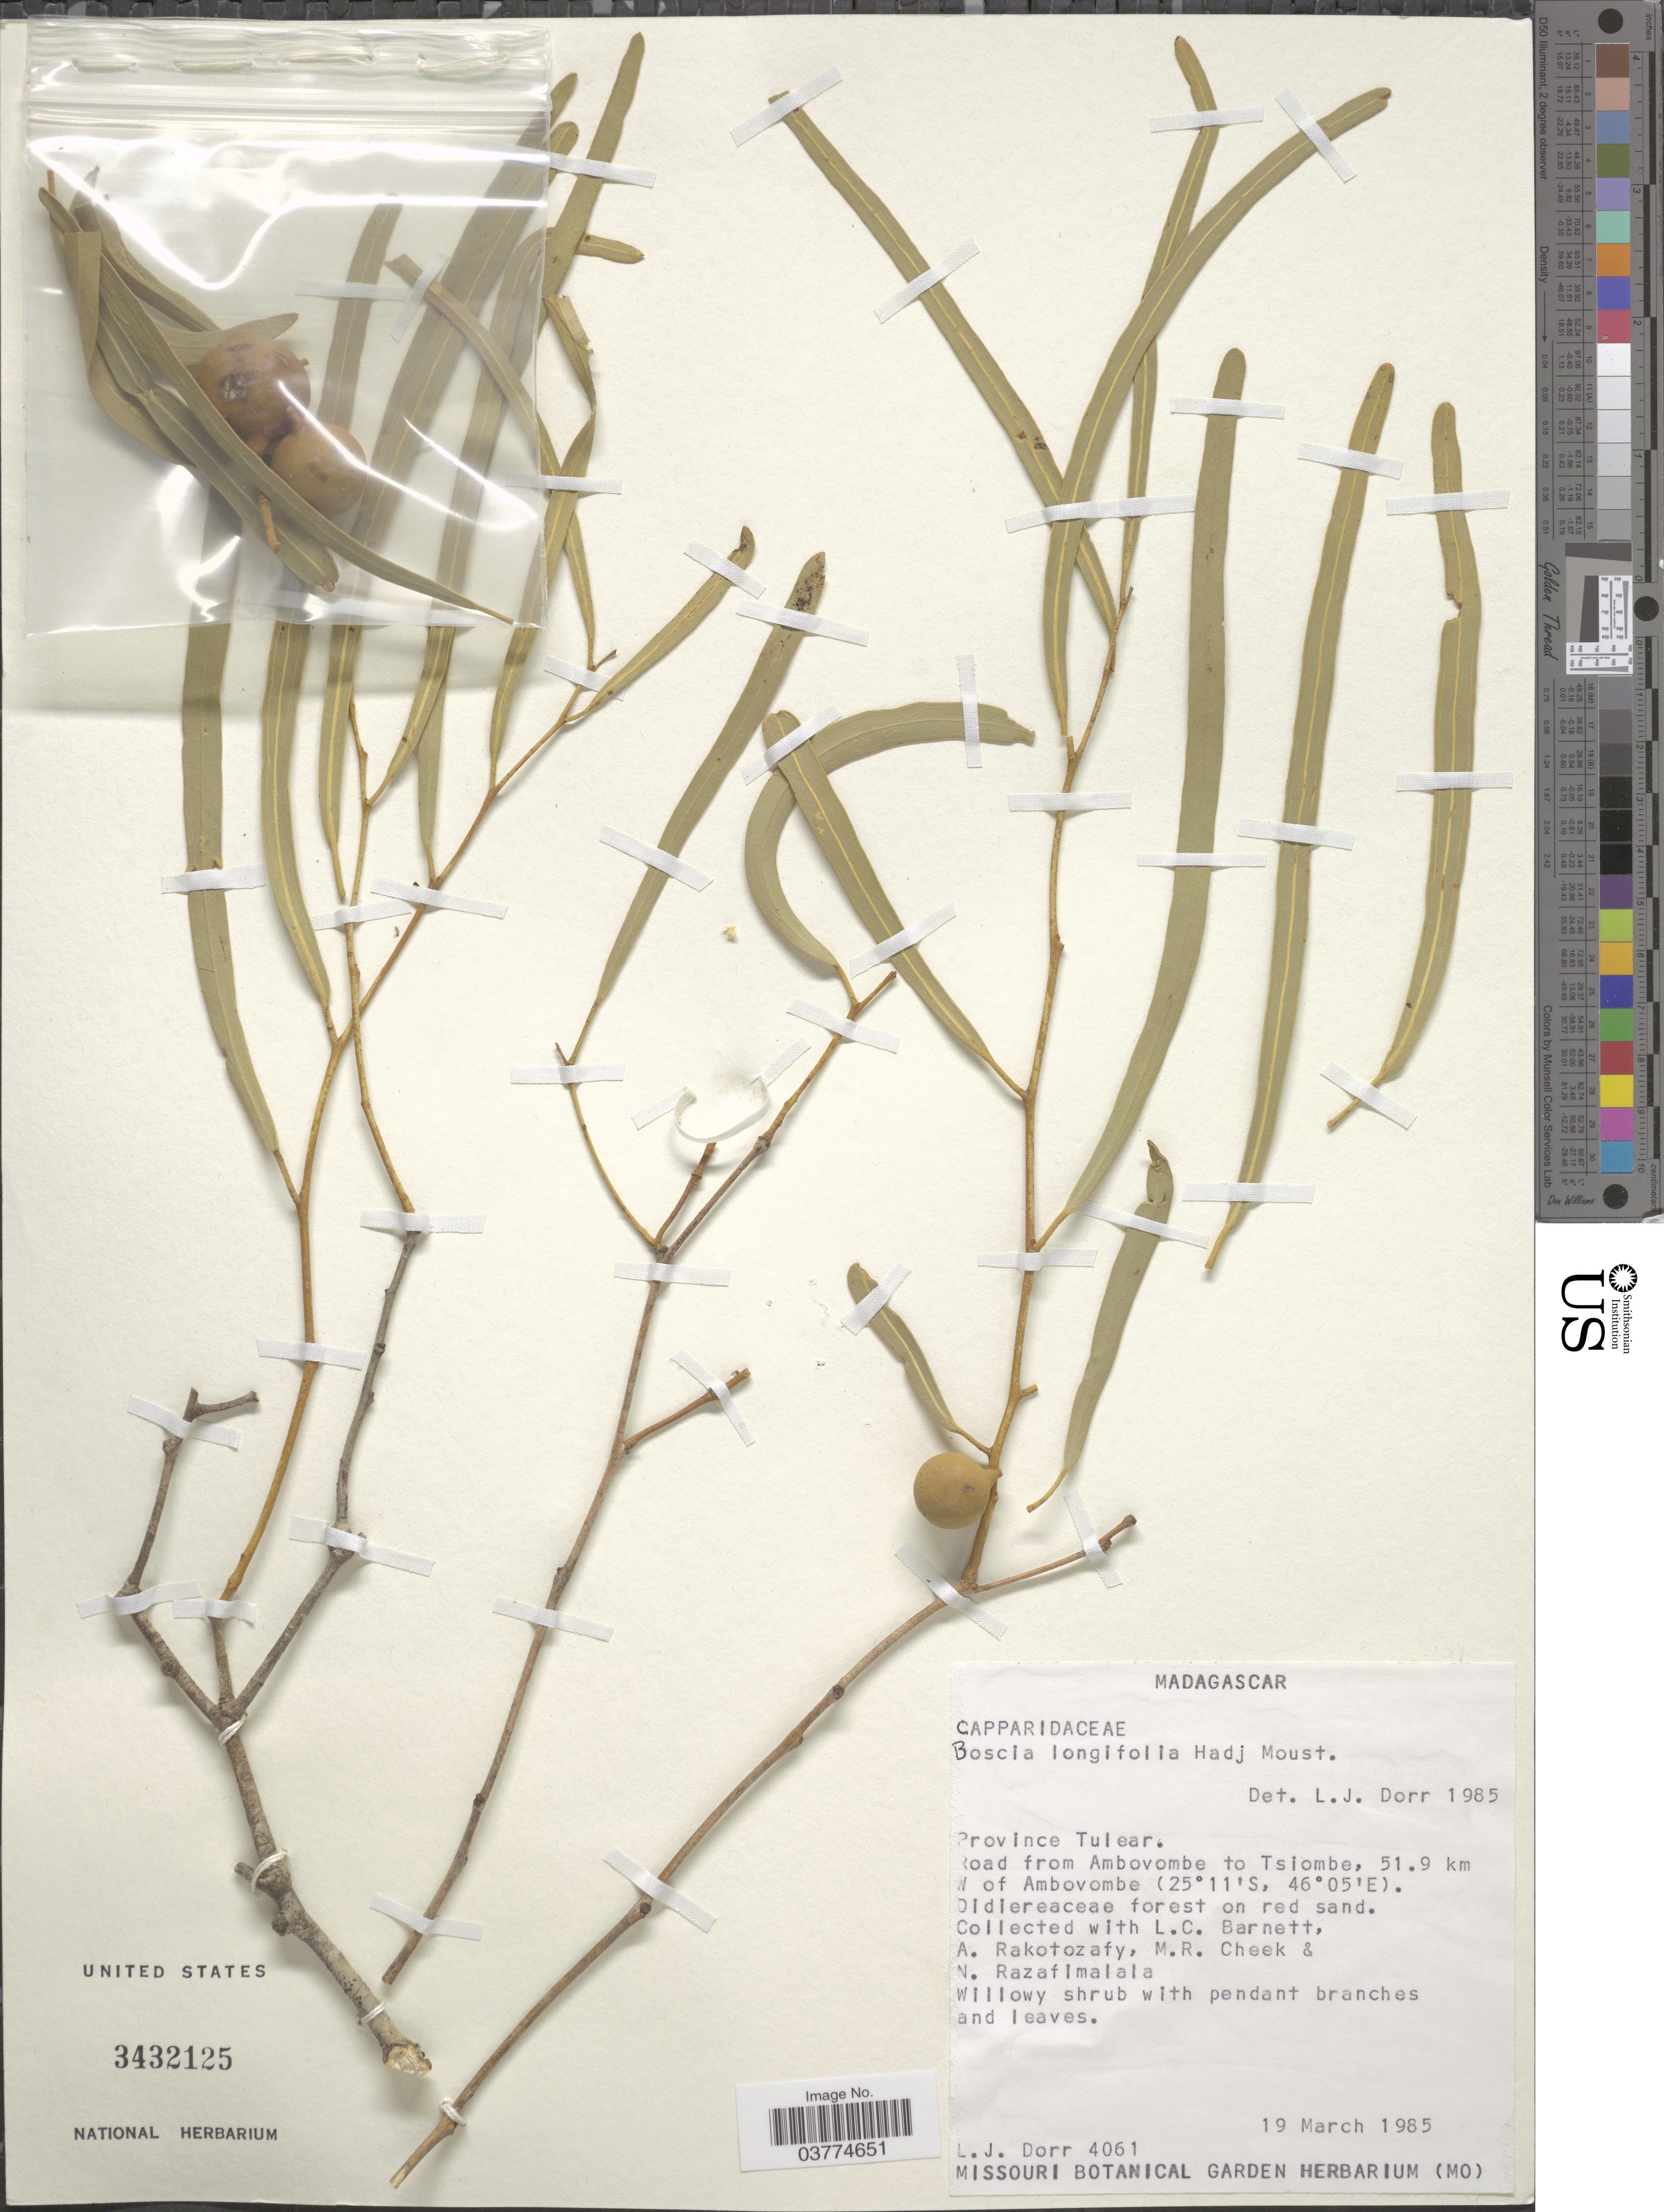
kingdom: Plantae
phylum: Tracheophyta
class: Magnoliopsida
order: Brassicales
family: Capparaceae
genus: Boscia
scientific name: Boscia longifolia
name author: Hadj-Moust.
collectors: L. J. Dorr, L. C. Barnett, A. Rakotozafy, M. Cheek & N. Razafimalala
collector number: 4061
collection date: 1985-03-19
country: Madagascar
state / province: Androy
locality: Province Tulear. Road from Ambovombe to Tsiombe, 51.9 km W of Ambovombe.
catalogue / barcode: US 3432125